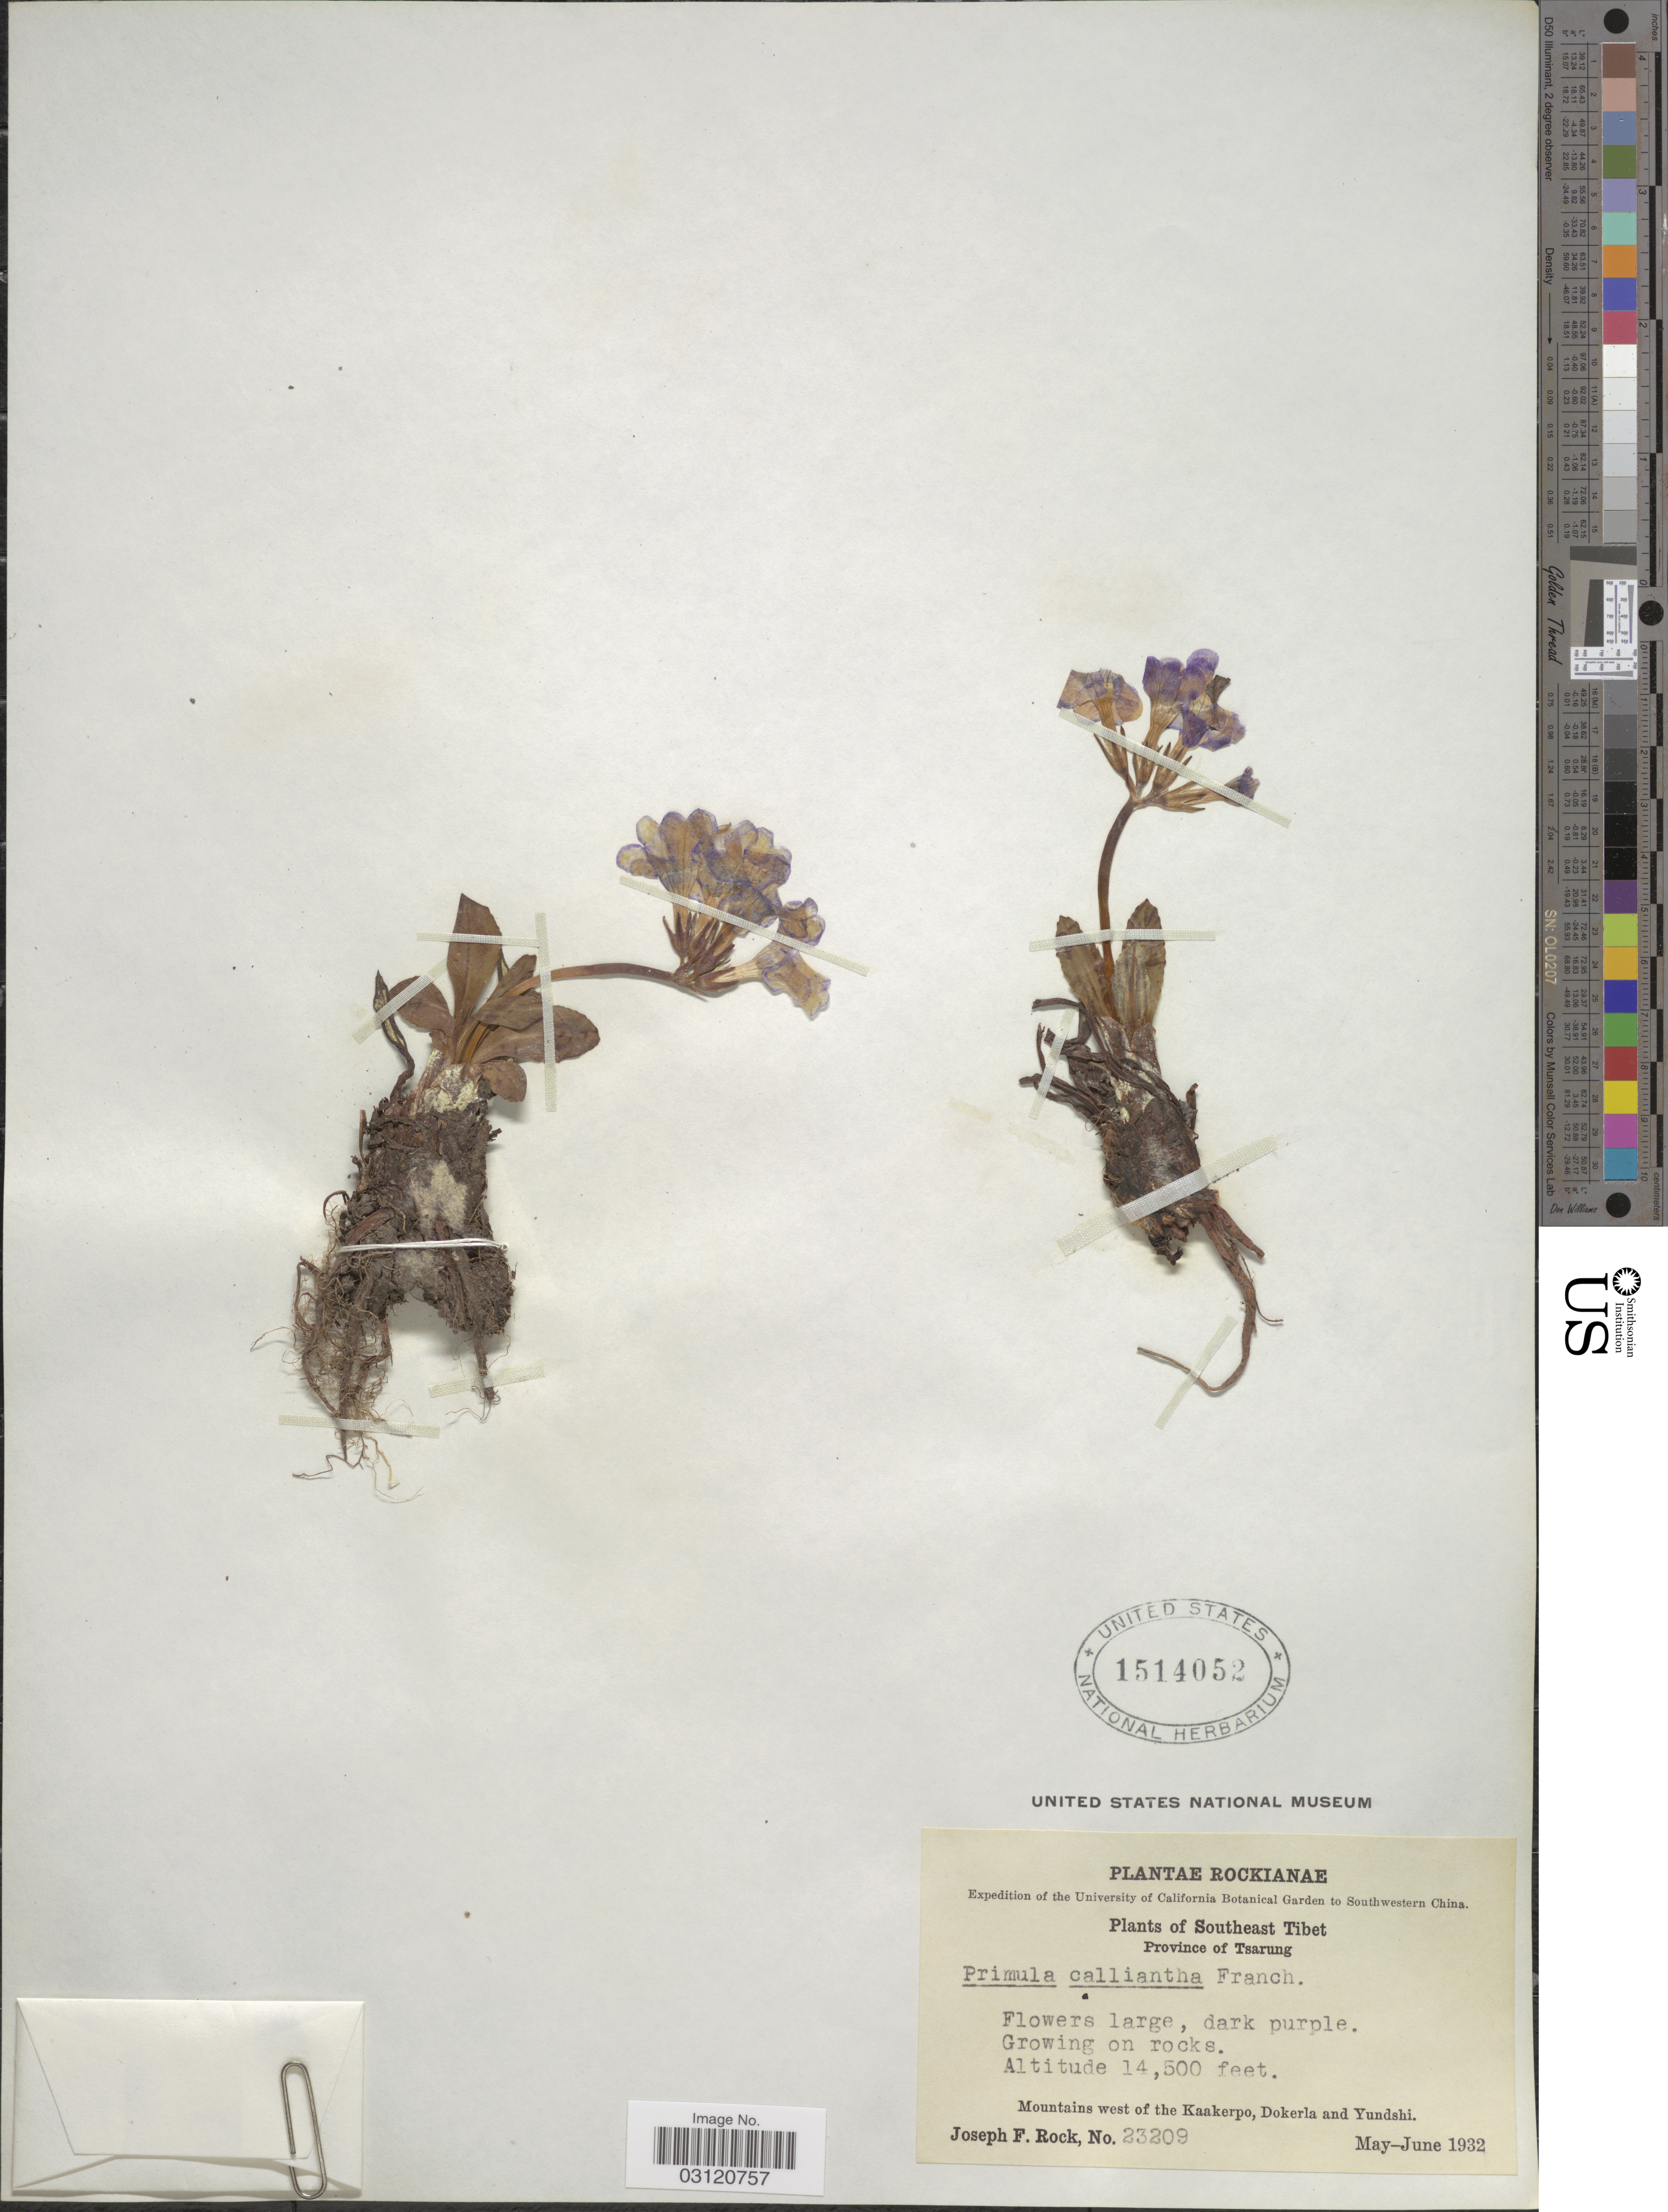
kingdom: Plantae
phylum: Tracheophyta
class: Magnoliopsida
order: Ericales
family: Primulaceae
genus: Primula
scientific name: Primula calliantha subsp. bryophila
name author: (Balf. f. & Farrer) W.W. Sm. & Forrest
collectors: J. F. Rock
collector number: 23209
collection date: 1932-05/1932-06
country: China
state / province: Xizang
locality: Southwestern China. Southeast Tibet. Province of Tsarung. Mountains west of the Kaakerpo, Dokerla and Yundshi.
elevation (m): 4420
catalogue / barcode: US 1514052